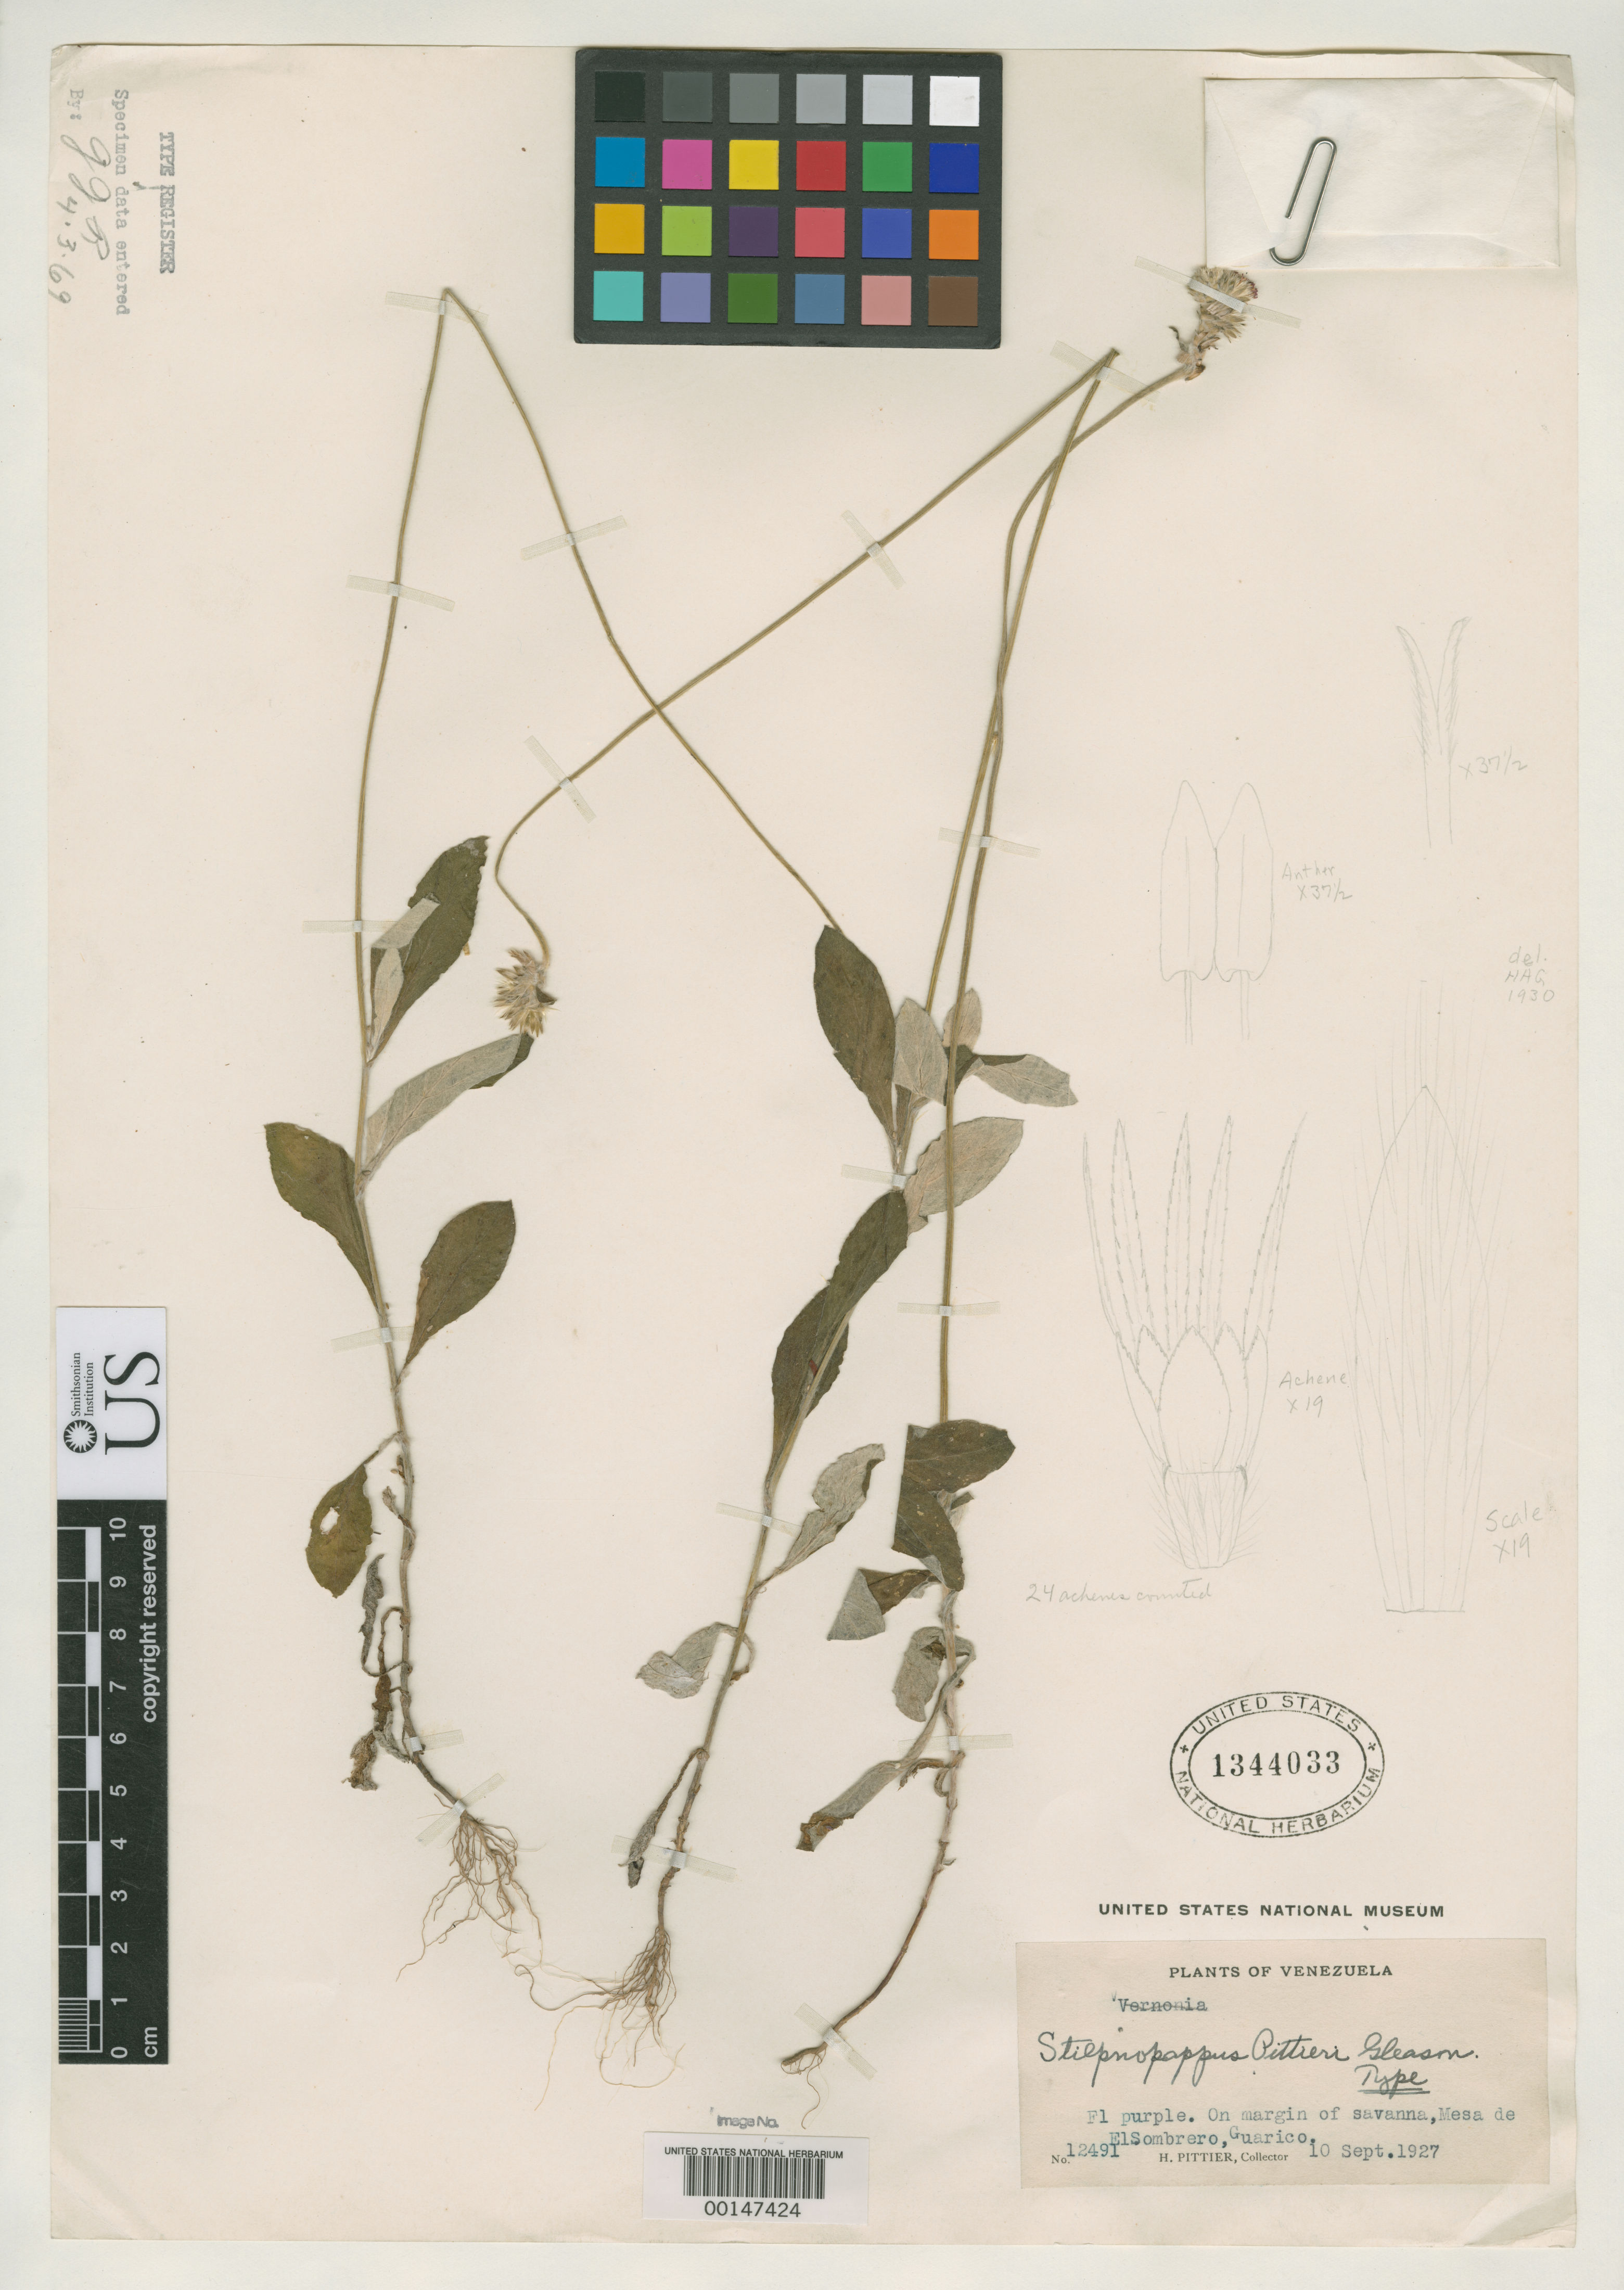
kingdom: Plantae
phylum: Tracheophyta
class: Magnoliopsida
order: Asterales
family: Asteraceae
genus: Stilpnopappus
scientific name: Stilpnopappus pittieri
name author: Gleason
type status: Holotype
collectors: H. F. Pittier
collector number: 12491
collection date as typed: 10 Sep 1927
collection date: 1927-09-10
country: Venezuela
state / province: Guárico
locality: On margin of savanna, Mesa de El Sombrero.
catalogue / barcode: US 1344033